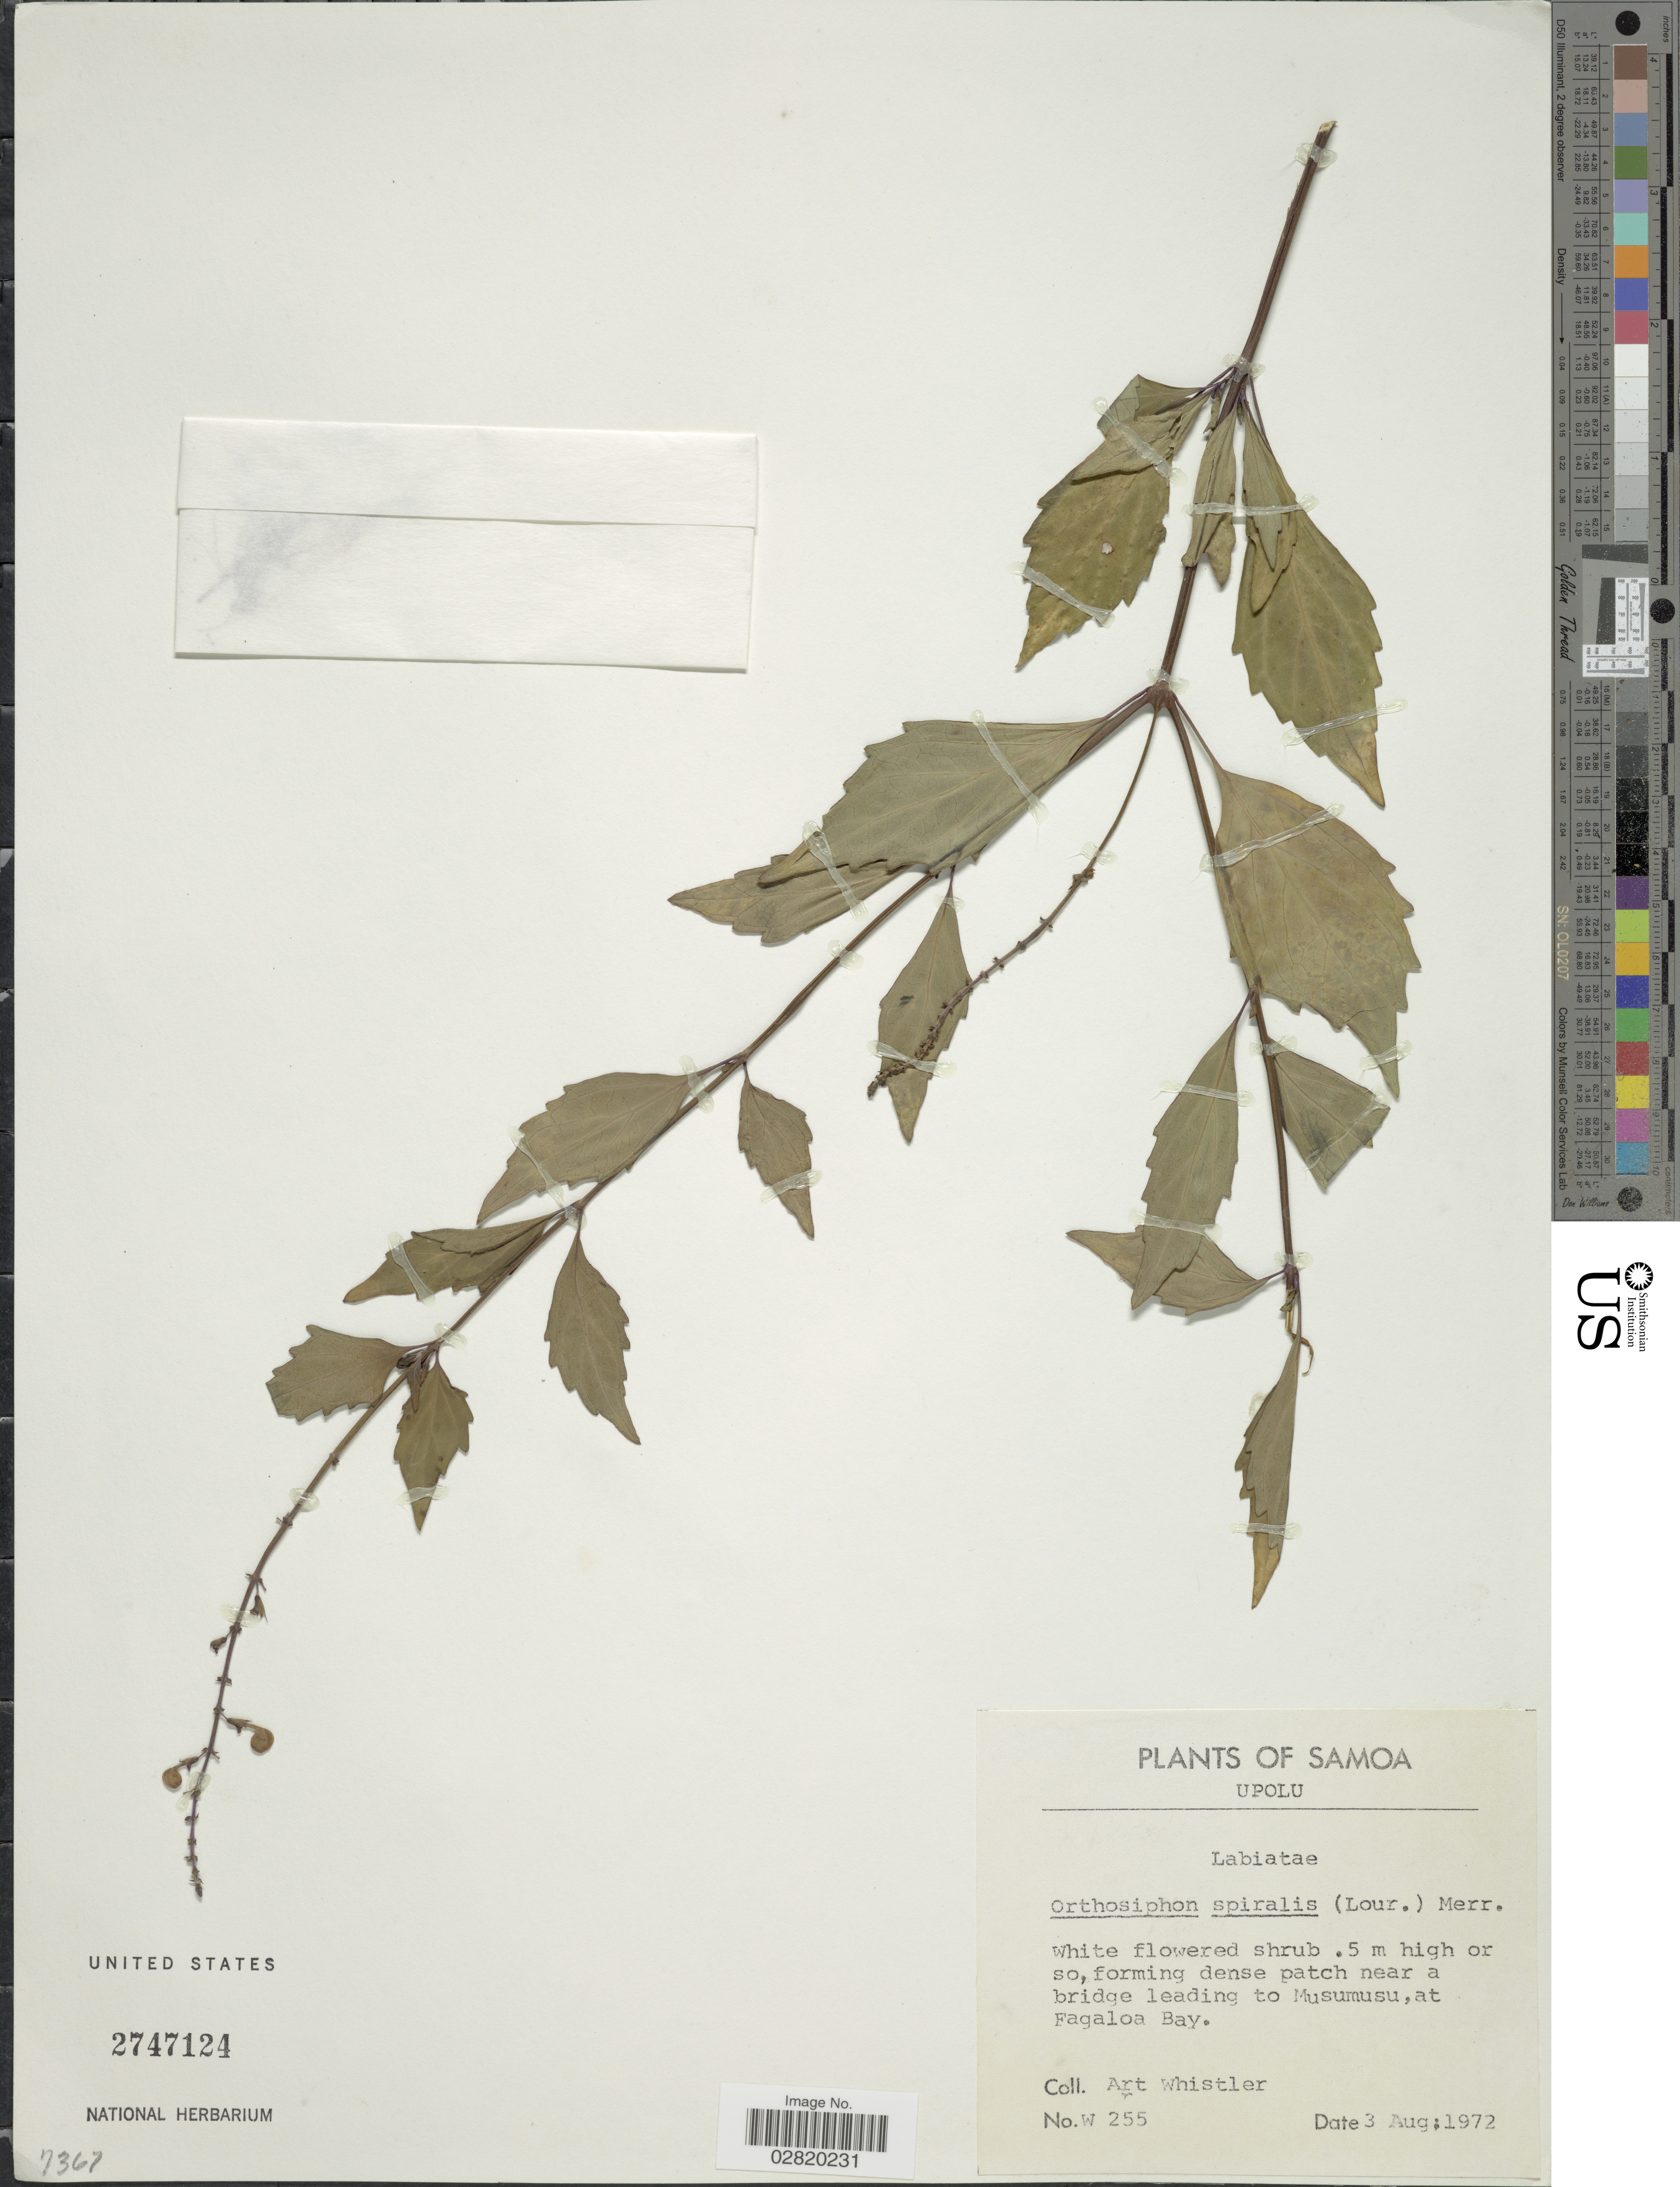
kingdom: Plantae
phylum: Tracheophyta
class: Magnoliopsida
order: Lamiales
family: Lamiaceae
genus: Orthosiphon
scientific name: Orthosiphon aristatus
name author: (Blume) Miq.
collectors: A. Whistler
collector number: W255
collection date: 1972-08-03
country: Samoa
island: Upolu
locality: Samoa. Upolu. near a bridge leading to Musumusu, at Fagaloa Bay.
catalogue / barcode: US 2747124